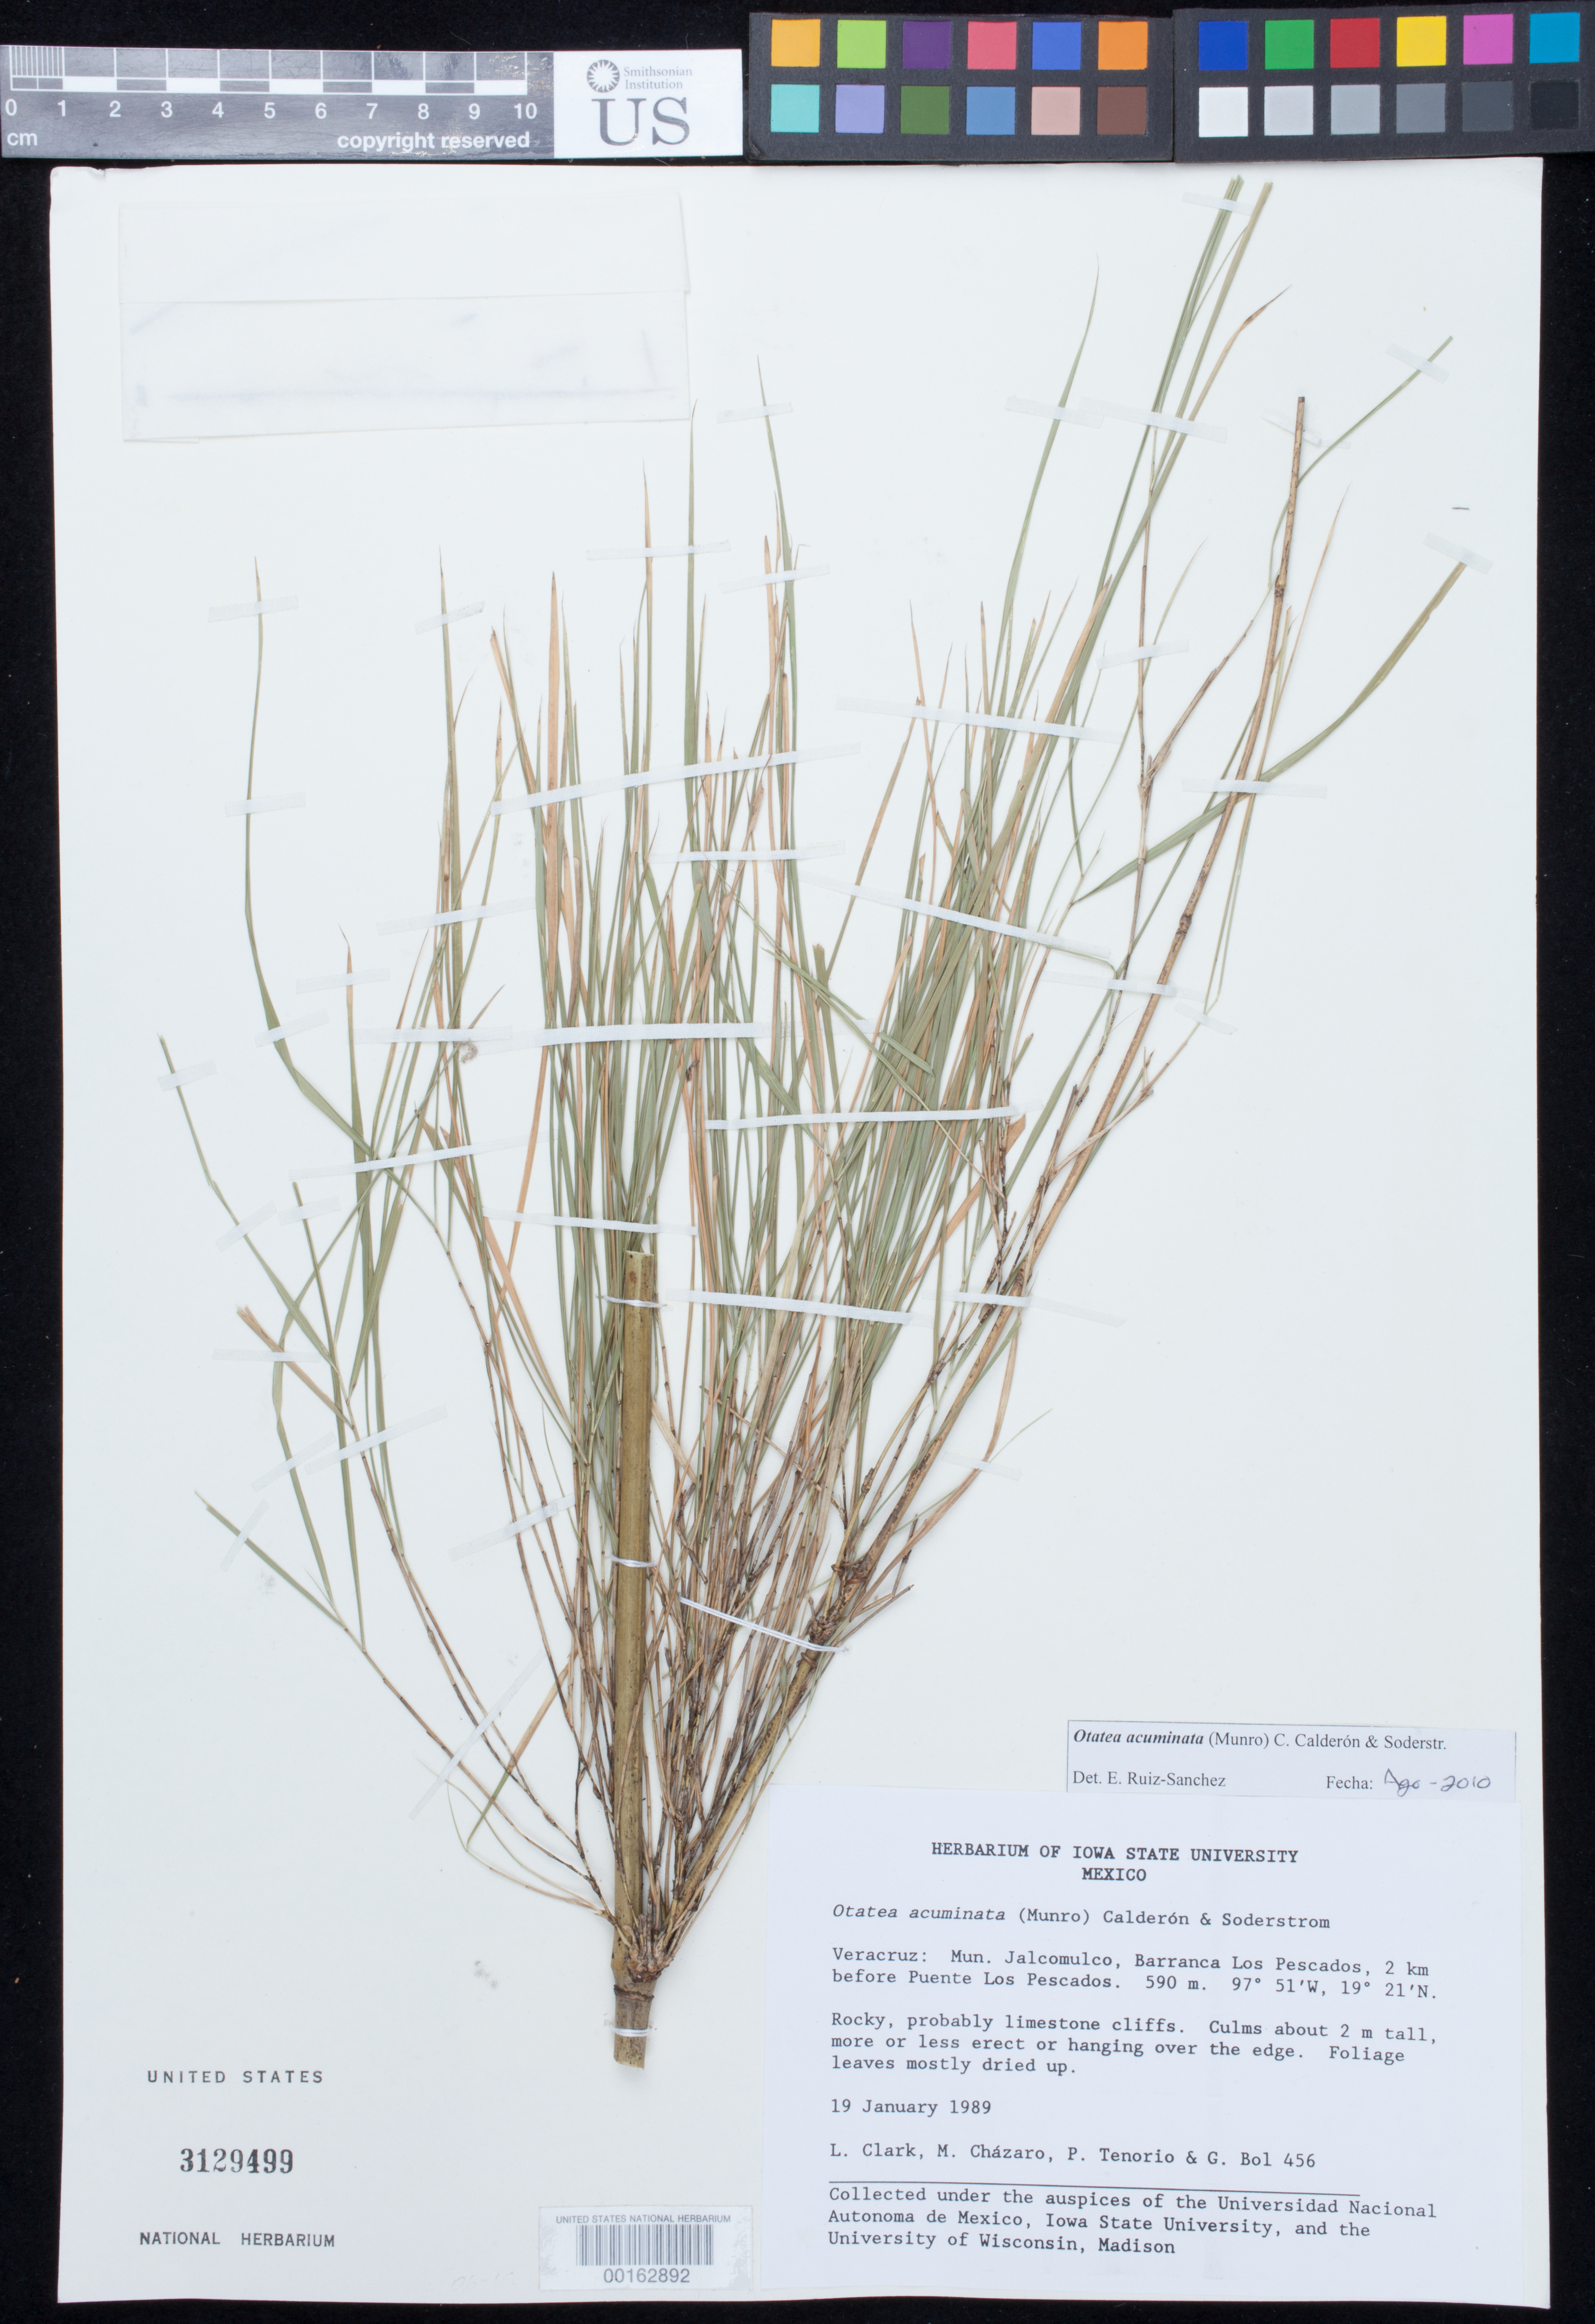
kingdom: Plantae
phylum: Tracheophyta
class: Liliopsida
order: Poales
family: Poaceae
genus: Otatea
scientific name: Otatea acuminata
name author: (Munro) C. E. Calderón & Soderstr.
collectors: L. G. Clark, M. de J. Cházaro Basáñoez & P. Tenorio L.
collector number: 456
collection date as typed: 19 Jan 1989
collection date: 1989-01-19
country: Mexico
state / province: Veracruz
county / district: Jalcomulco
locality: Barranca los pescados, 2 km before puente los pescados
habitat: Rocky, probably limestone cliffs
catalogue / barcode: US 3129499